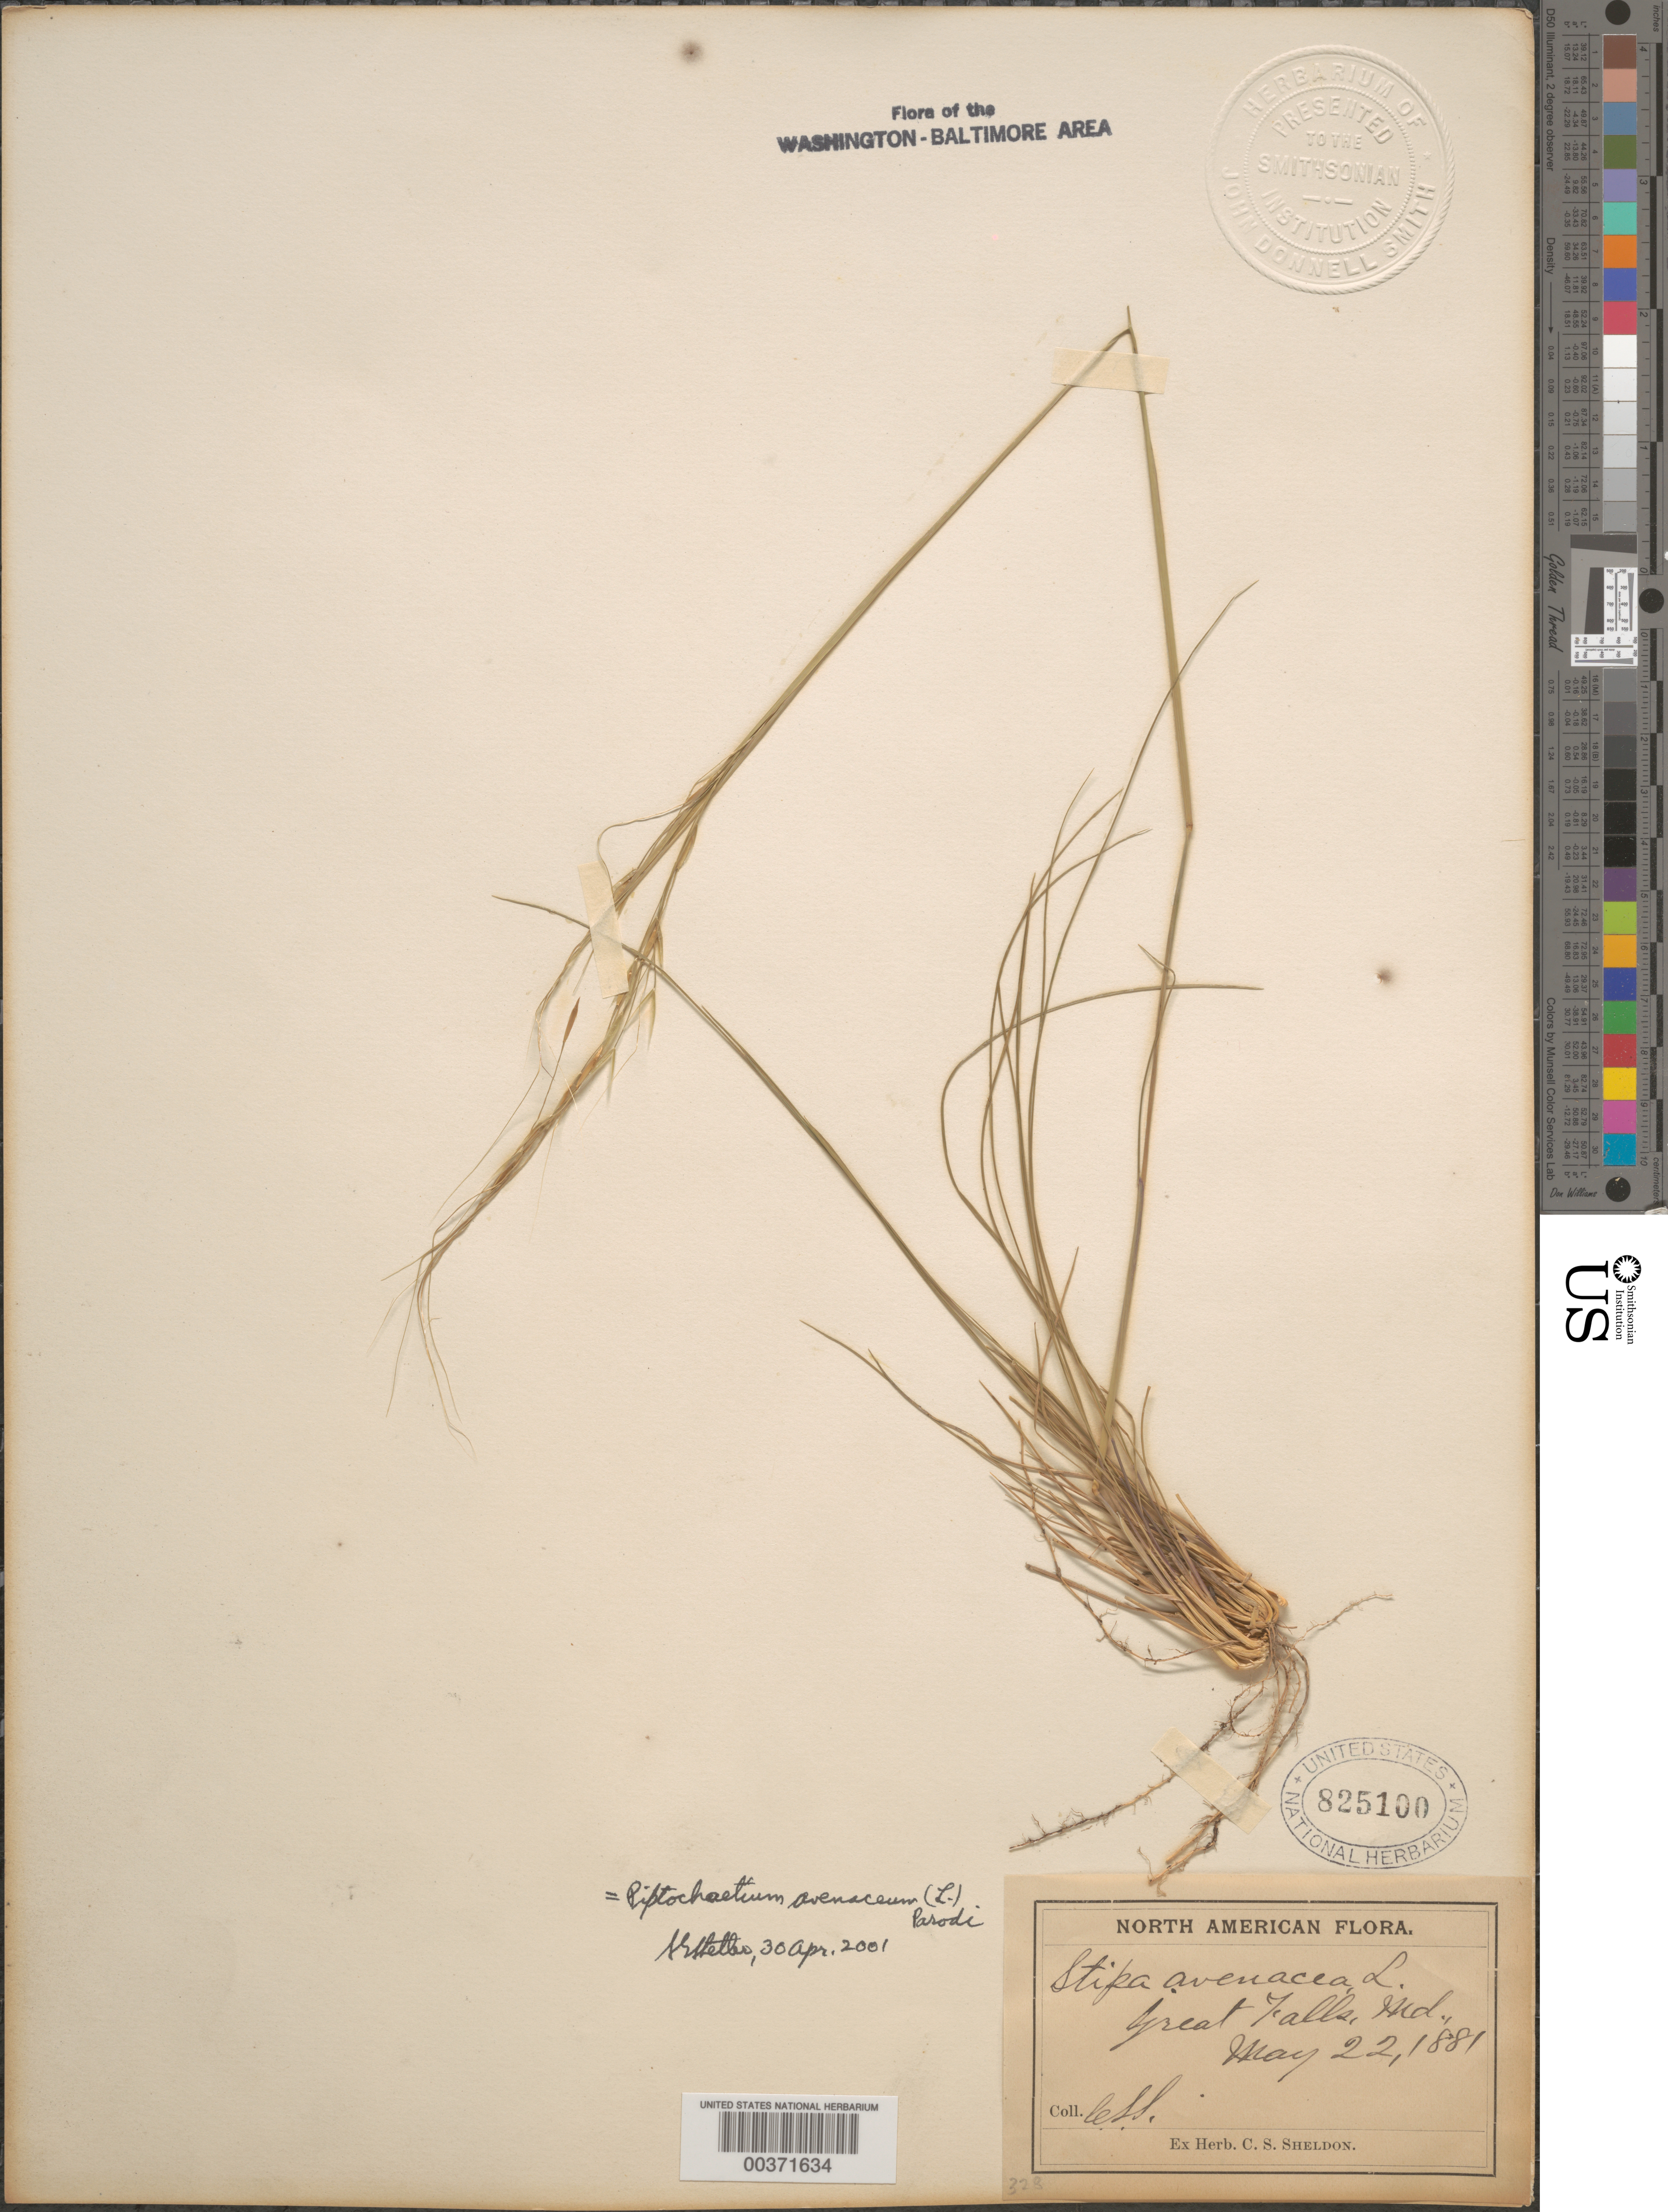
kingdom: Plantae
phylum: Tracheophyta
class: Liliopsida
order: Poales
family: Poaceae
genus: Piptochaetium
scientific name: Piptochaetium avenaceum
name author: (L.) Parodi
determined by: Shetler, Stanwyn G., (US), NMNH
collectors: C. S. Sheldon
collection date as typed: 22 May 1881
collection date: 1881-05-22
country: United States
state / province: Maryland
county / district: Prince George's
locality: Great Falls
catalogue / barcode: US 825100